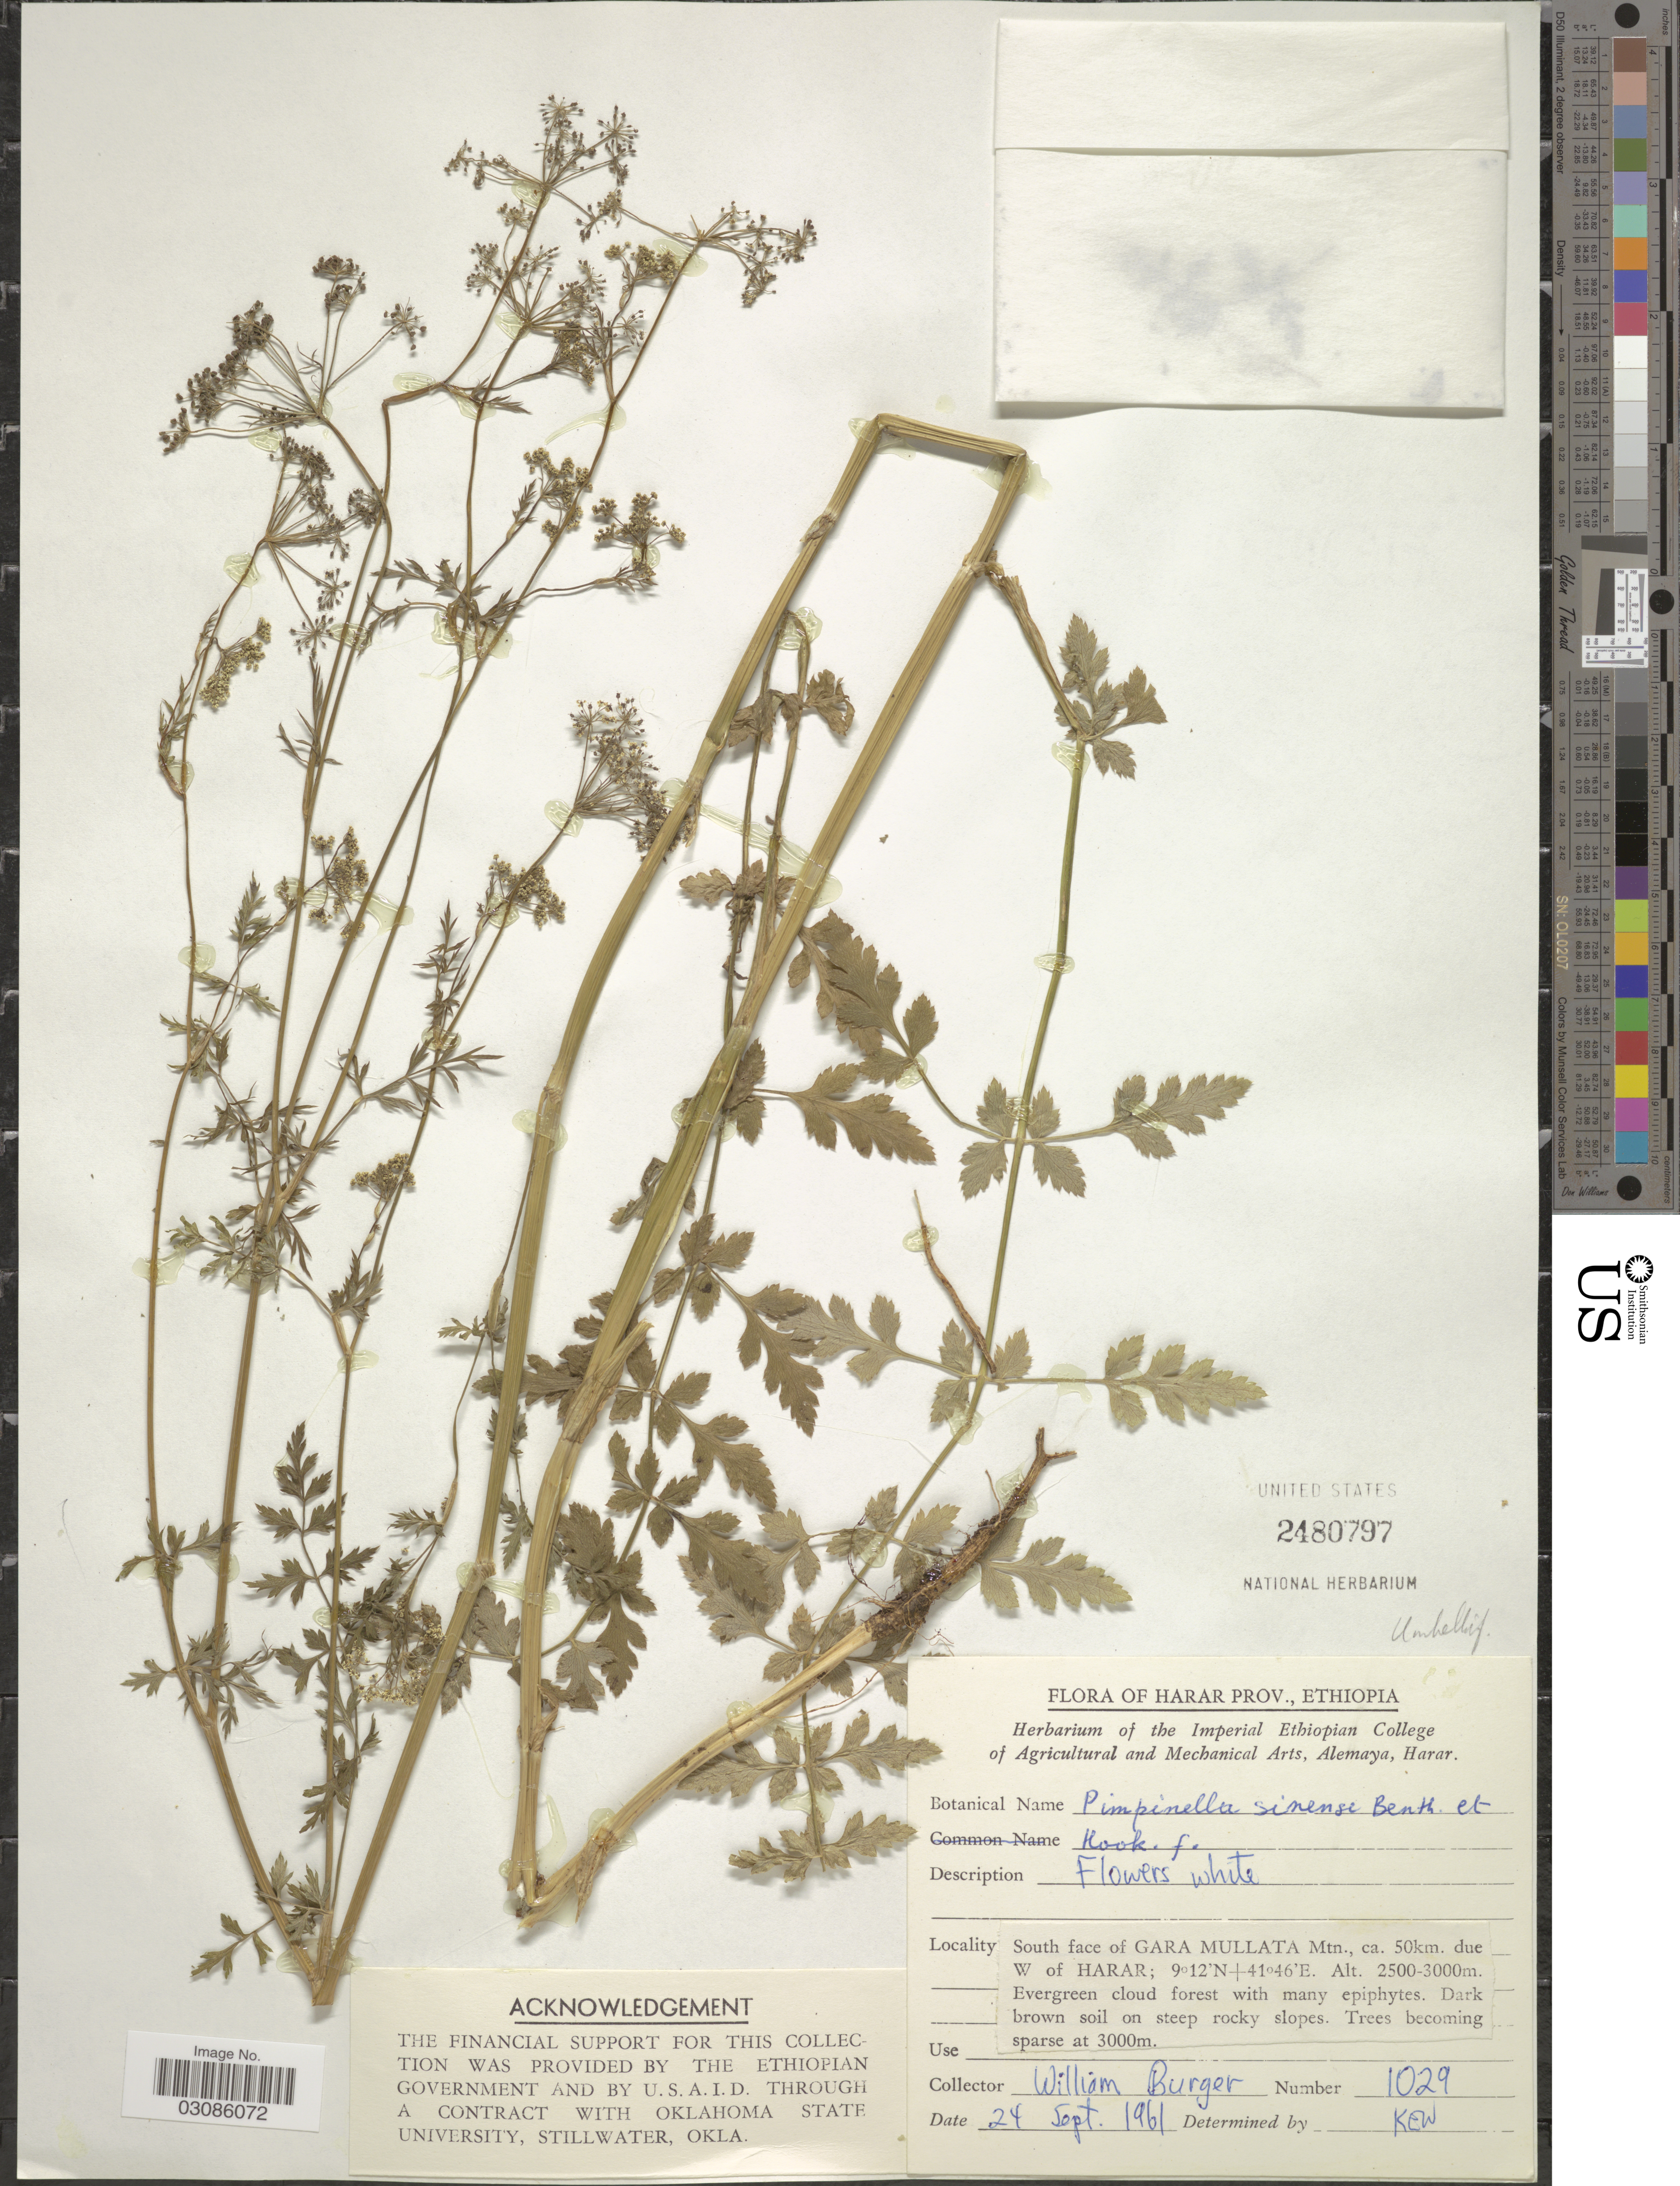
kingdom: Plantae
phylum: Tracheophyta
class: Magnoliopsida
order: Apiales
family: Apiaceae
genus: Pimpinella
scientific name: Pimpinella simensis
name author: (Hochst. ex A. Rich.) Benth. & Hook. f. ex Hiern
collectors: W. Burger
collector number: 1029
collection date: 1961-09-24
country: Ethiopia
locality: Harar Prov., South face of Gara Mullata Mtn., ca. 50km. due W of Harar.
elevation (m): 2500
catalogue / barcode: US 2480797